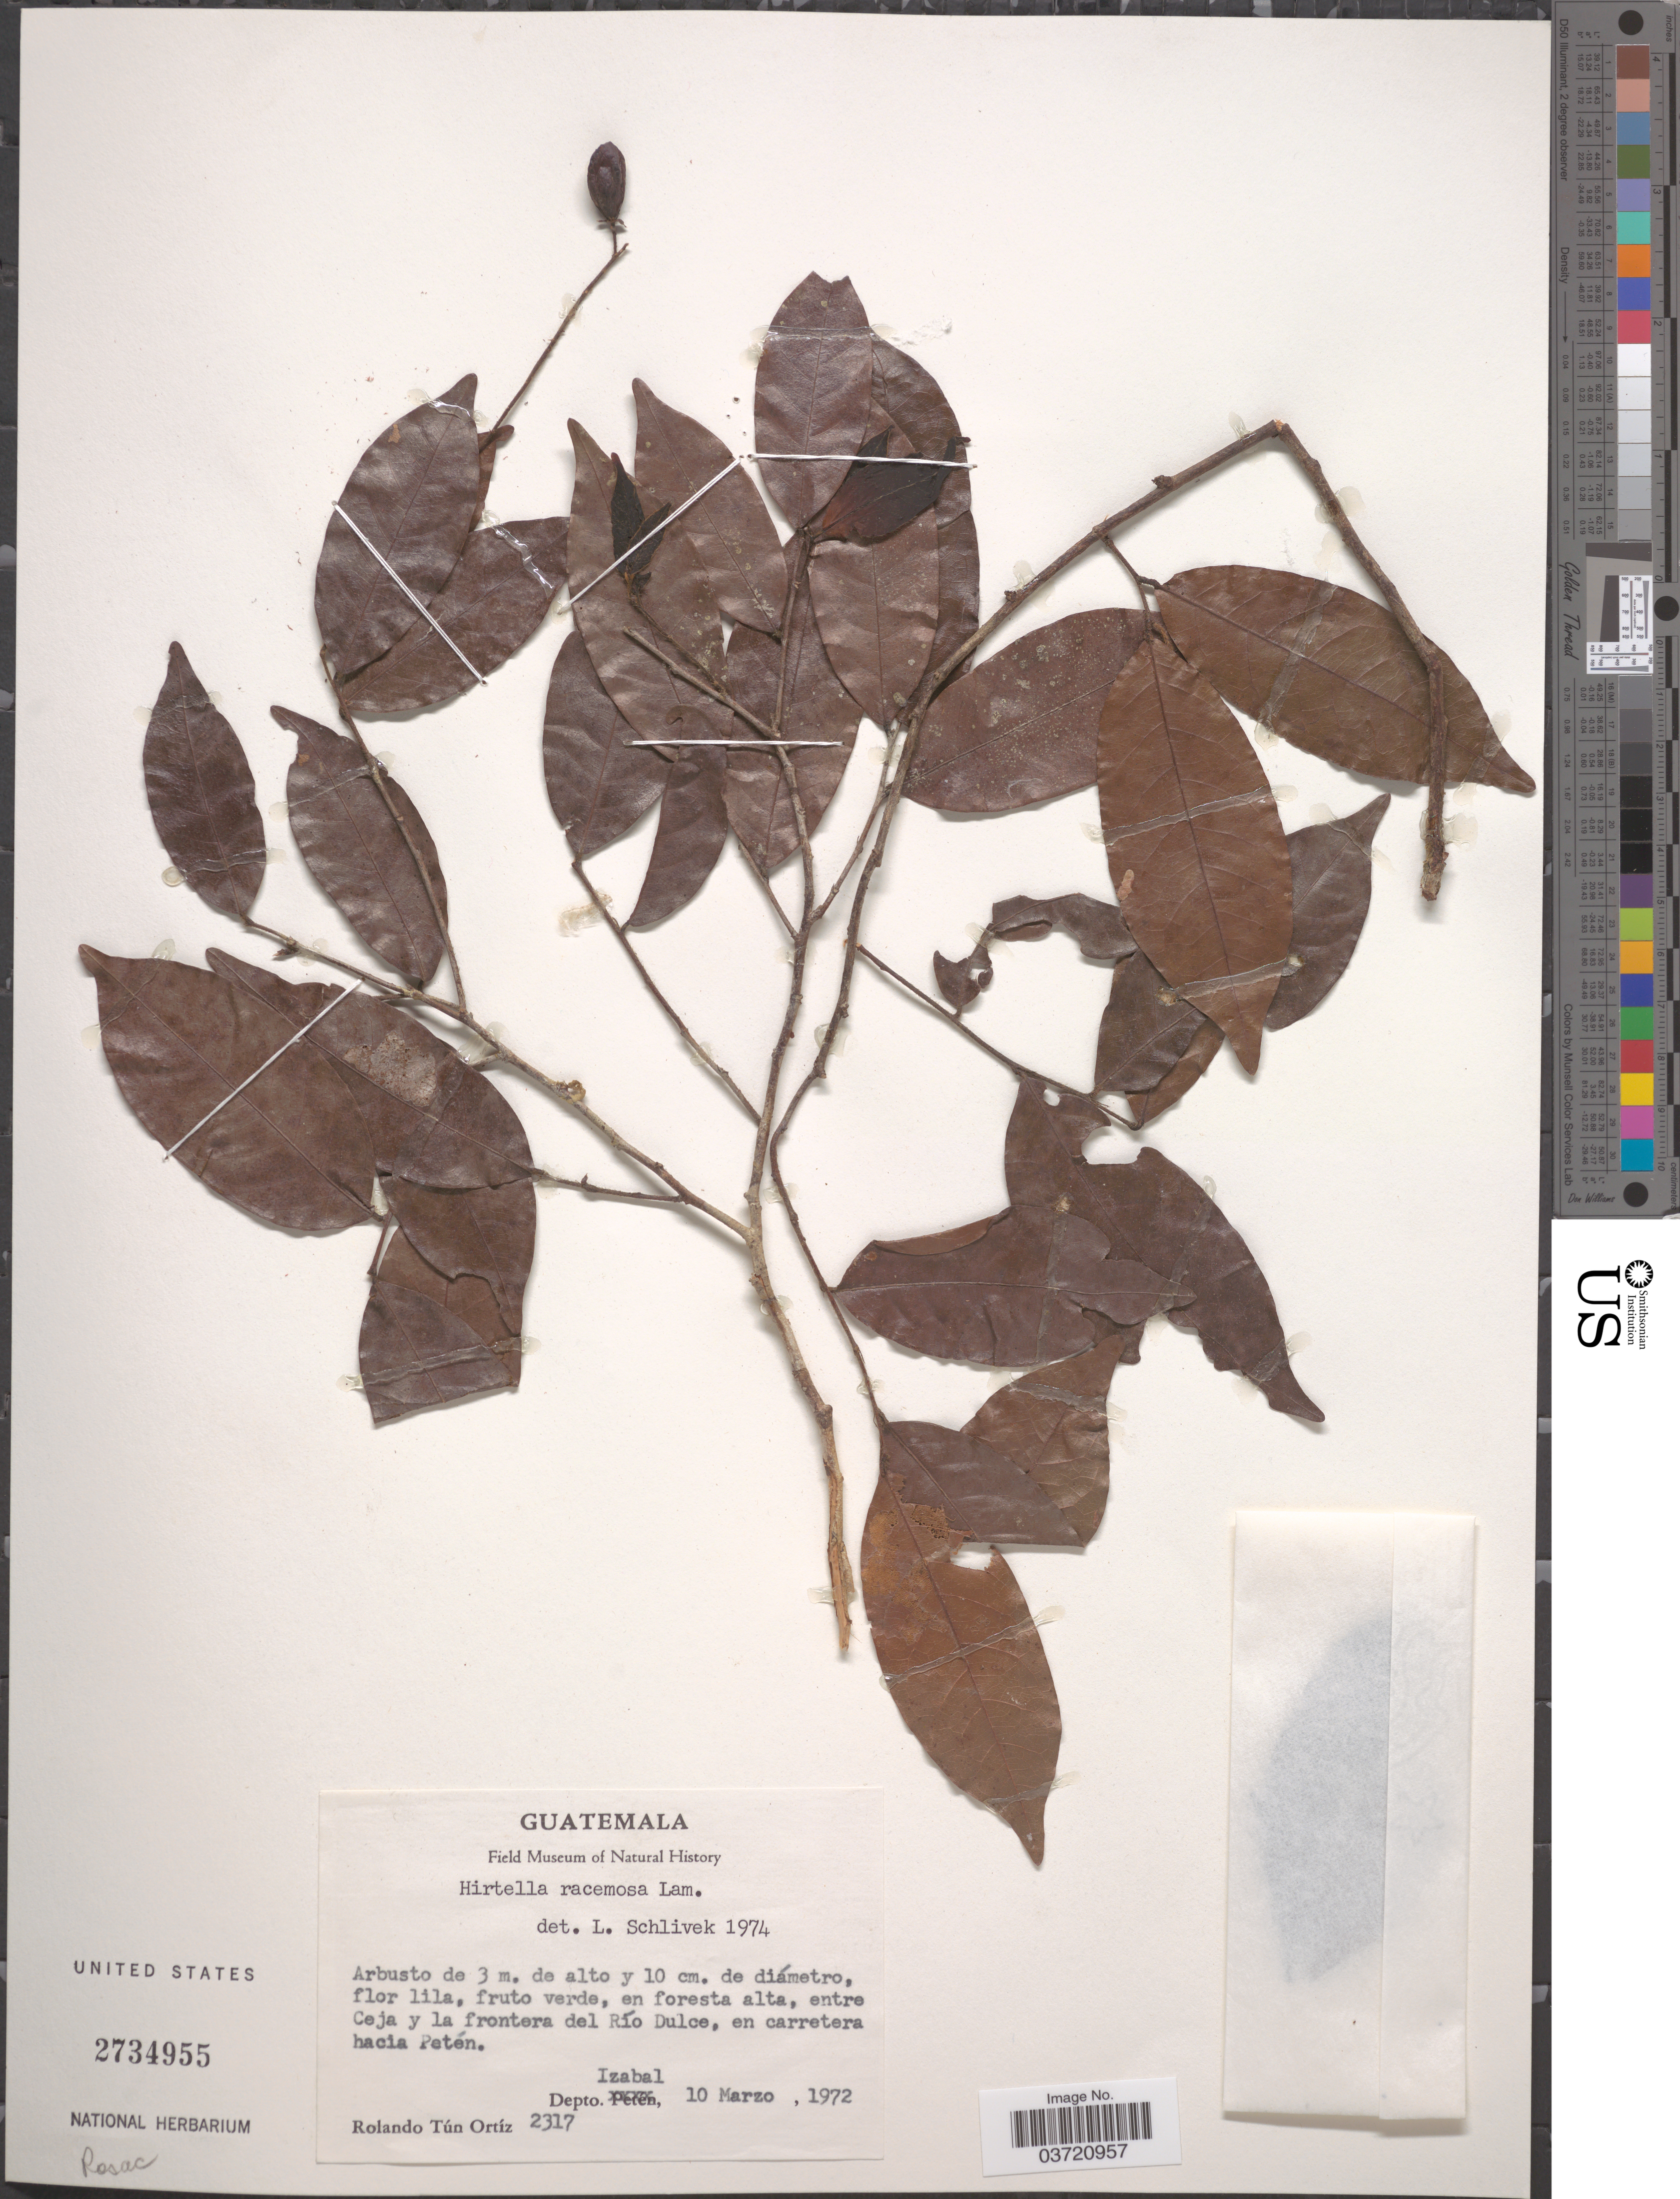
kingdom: Plantae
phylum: Tracheophyta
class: Magnoliopsida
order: Malpighiales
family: Chrysobalanaceae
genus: Hirtella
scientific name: Hirtella racemosa var. hexandra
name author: (Willd. ex Roem. & Schult.) Prance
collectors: R. T. Ortíz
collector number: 2317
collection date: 1972-03-10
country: Guatemala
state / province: Izabal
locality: Entre Ceja y la frontera del Río Dulce, en carretera hacia Petén. Depto. Izabal.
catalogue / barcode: US 2734955